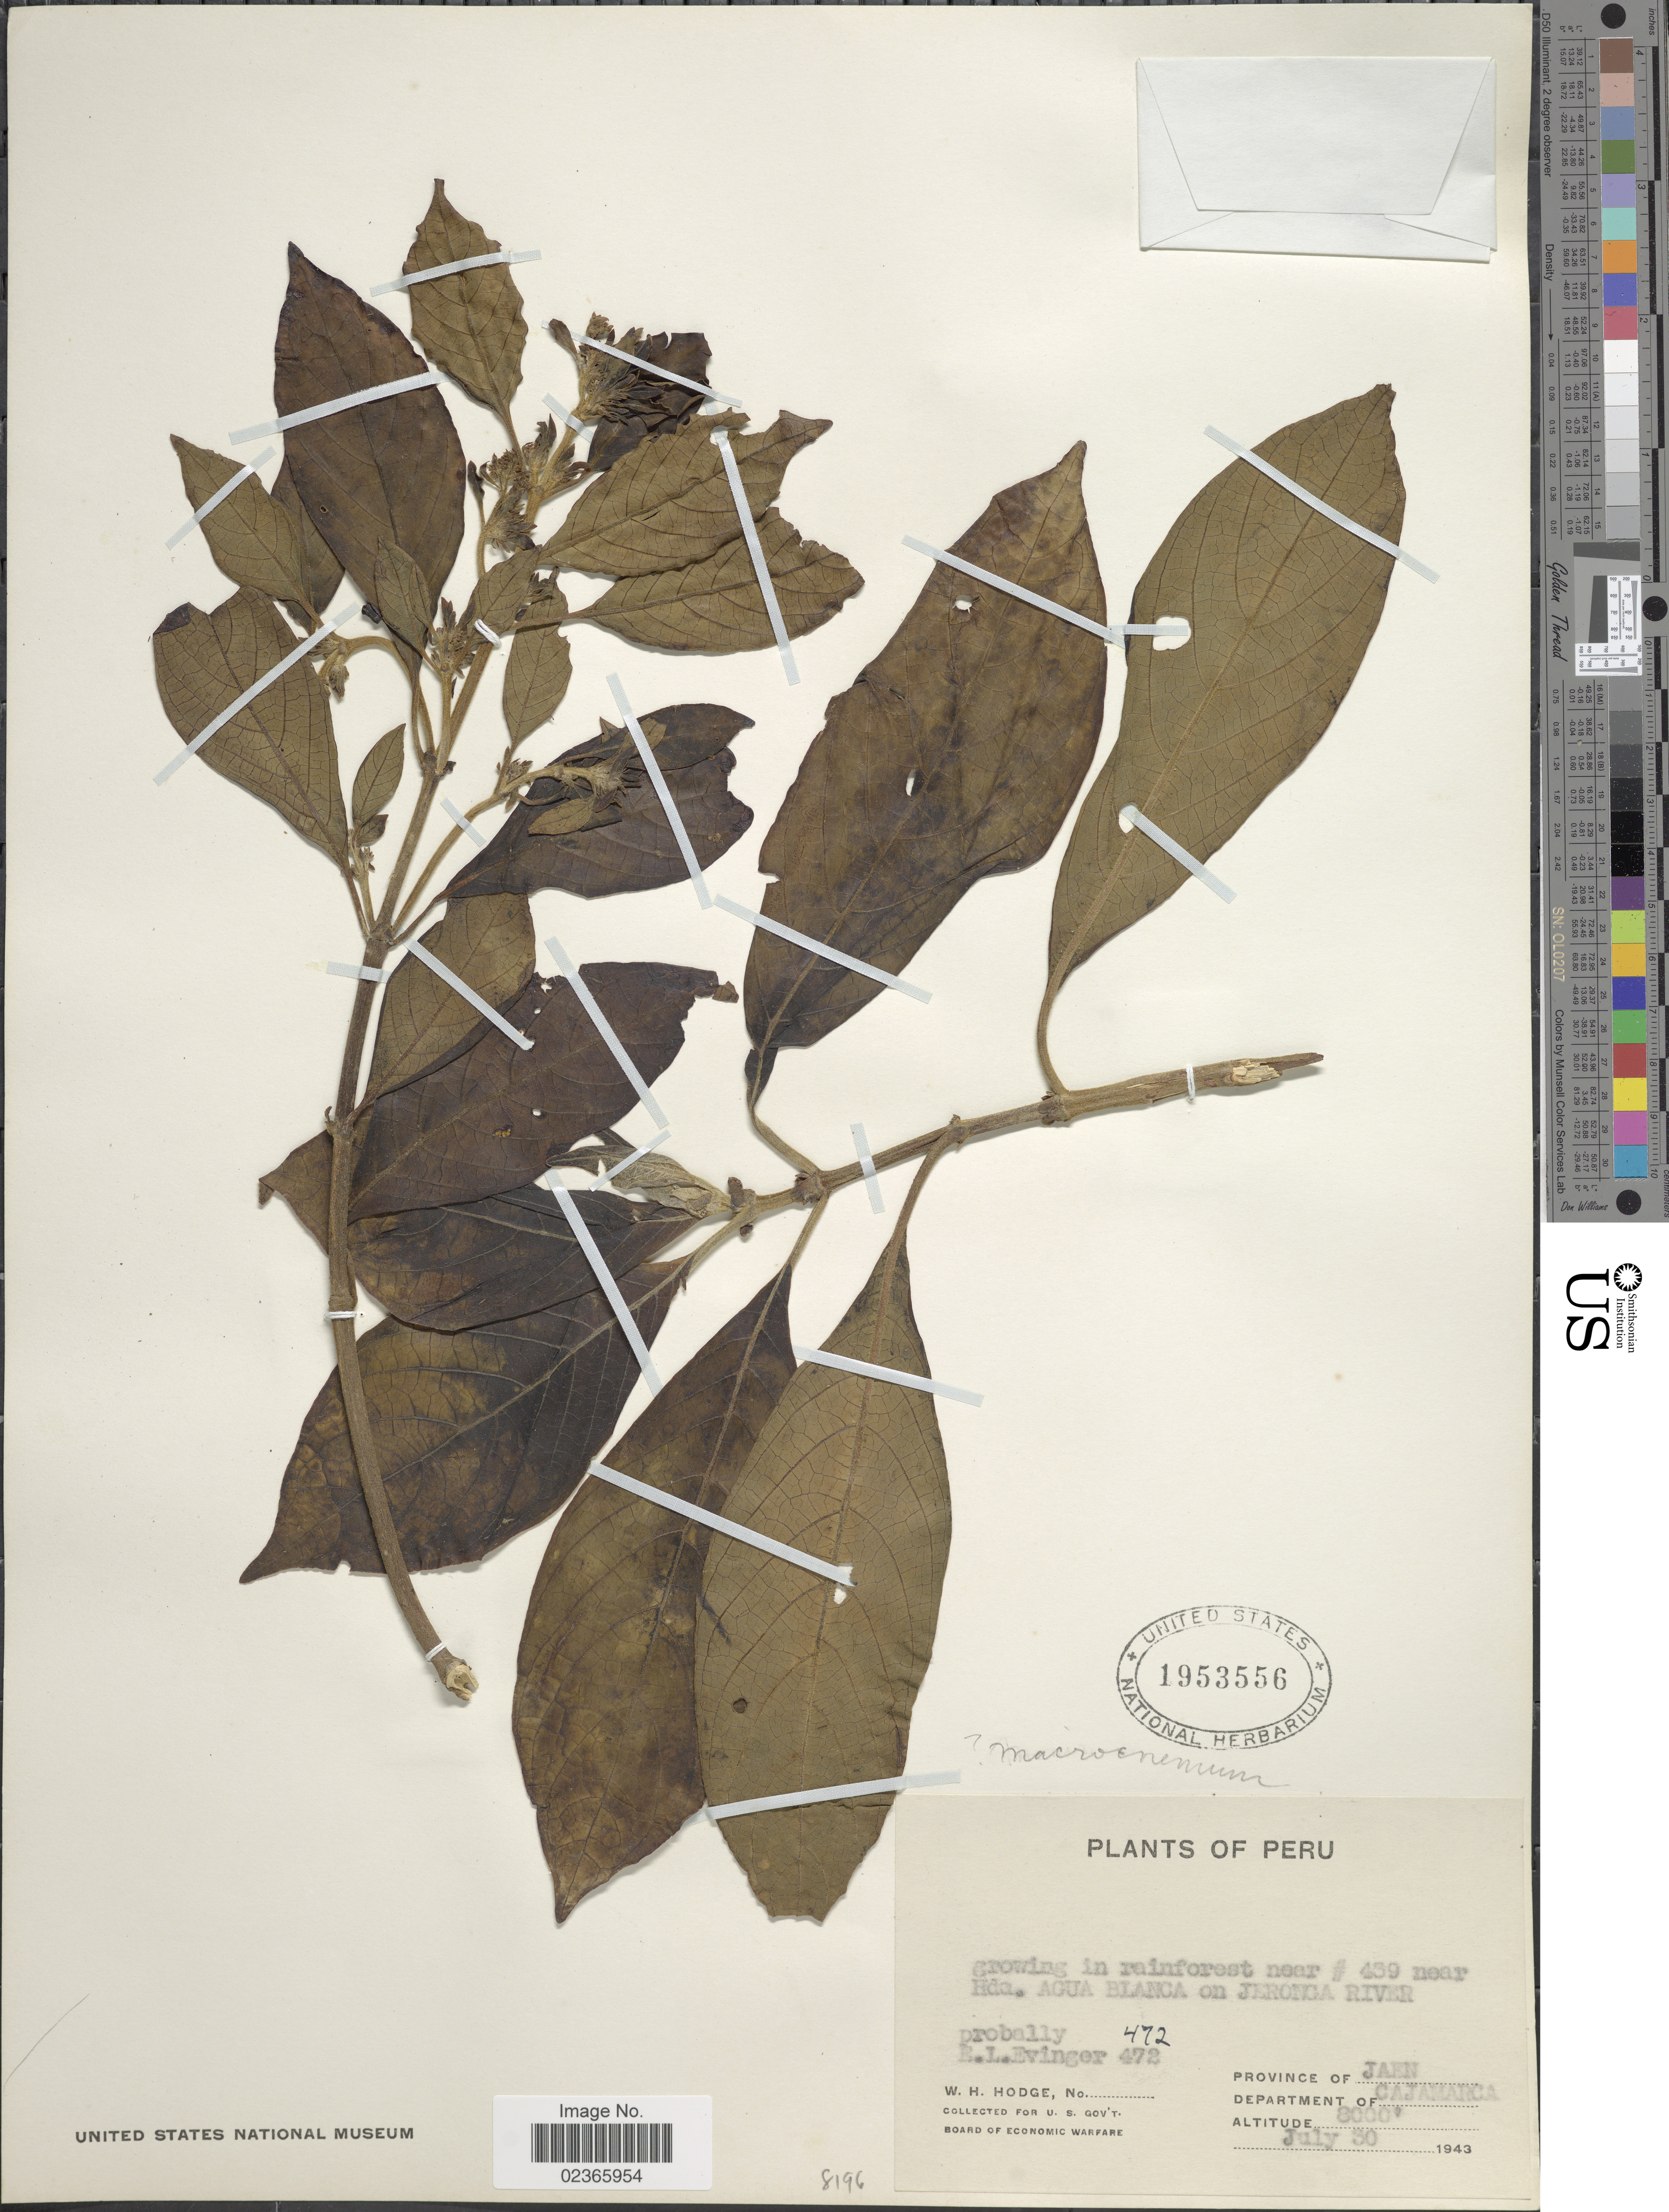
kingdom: Plantae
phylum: Tracheophyta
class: Magnoliopsida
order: Gentianales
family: Rubiaceae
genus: Remijia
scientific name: Remijia sp.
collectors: E. Evinger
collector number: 472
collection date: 1943-07-30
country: Peru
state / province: Cajamarca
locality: Hda. Agua Blanca on Jeronga River. Province of Jaen, Department of Cajamarca.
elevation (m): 2438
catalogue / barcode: US 1953556